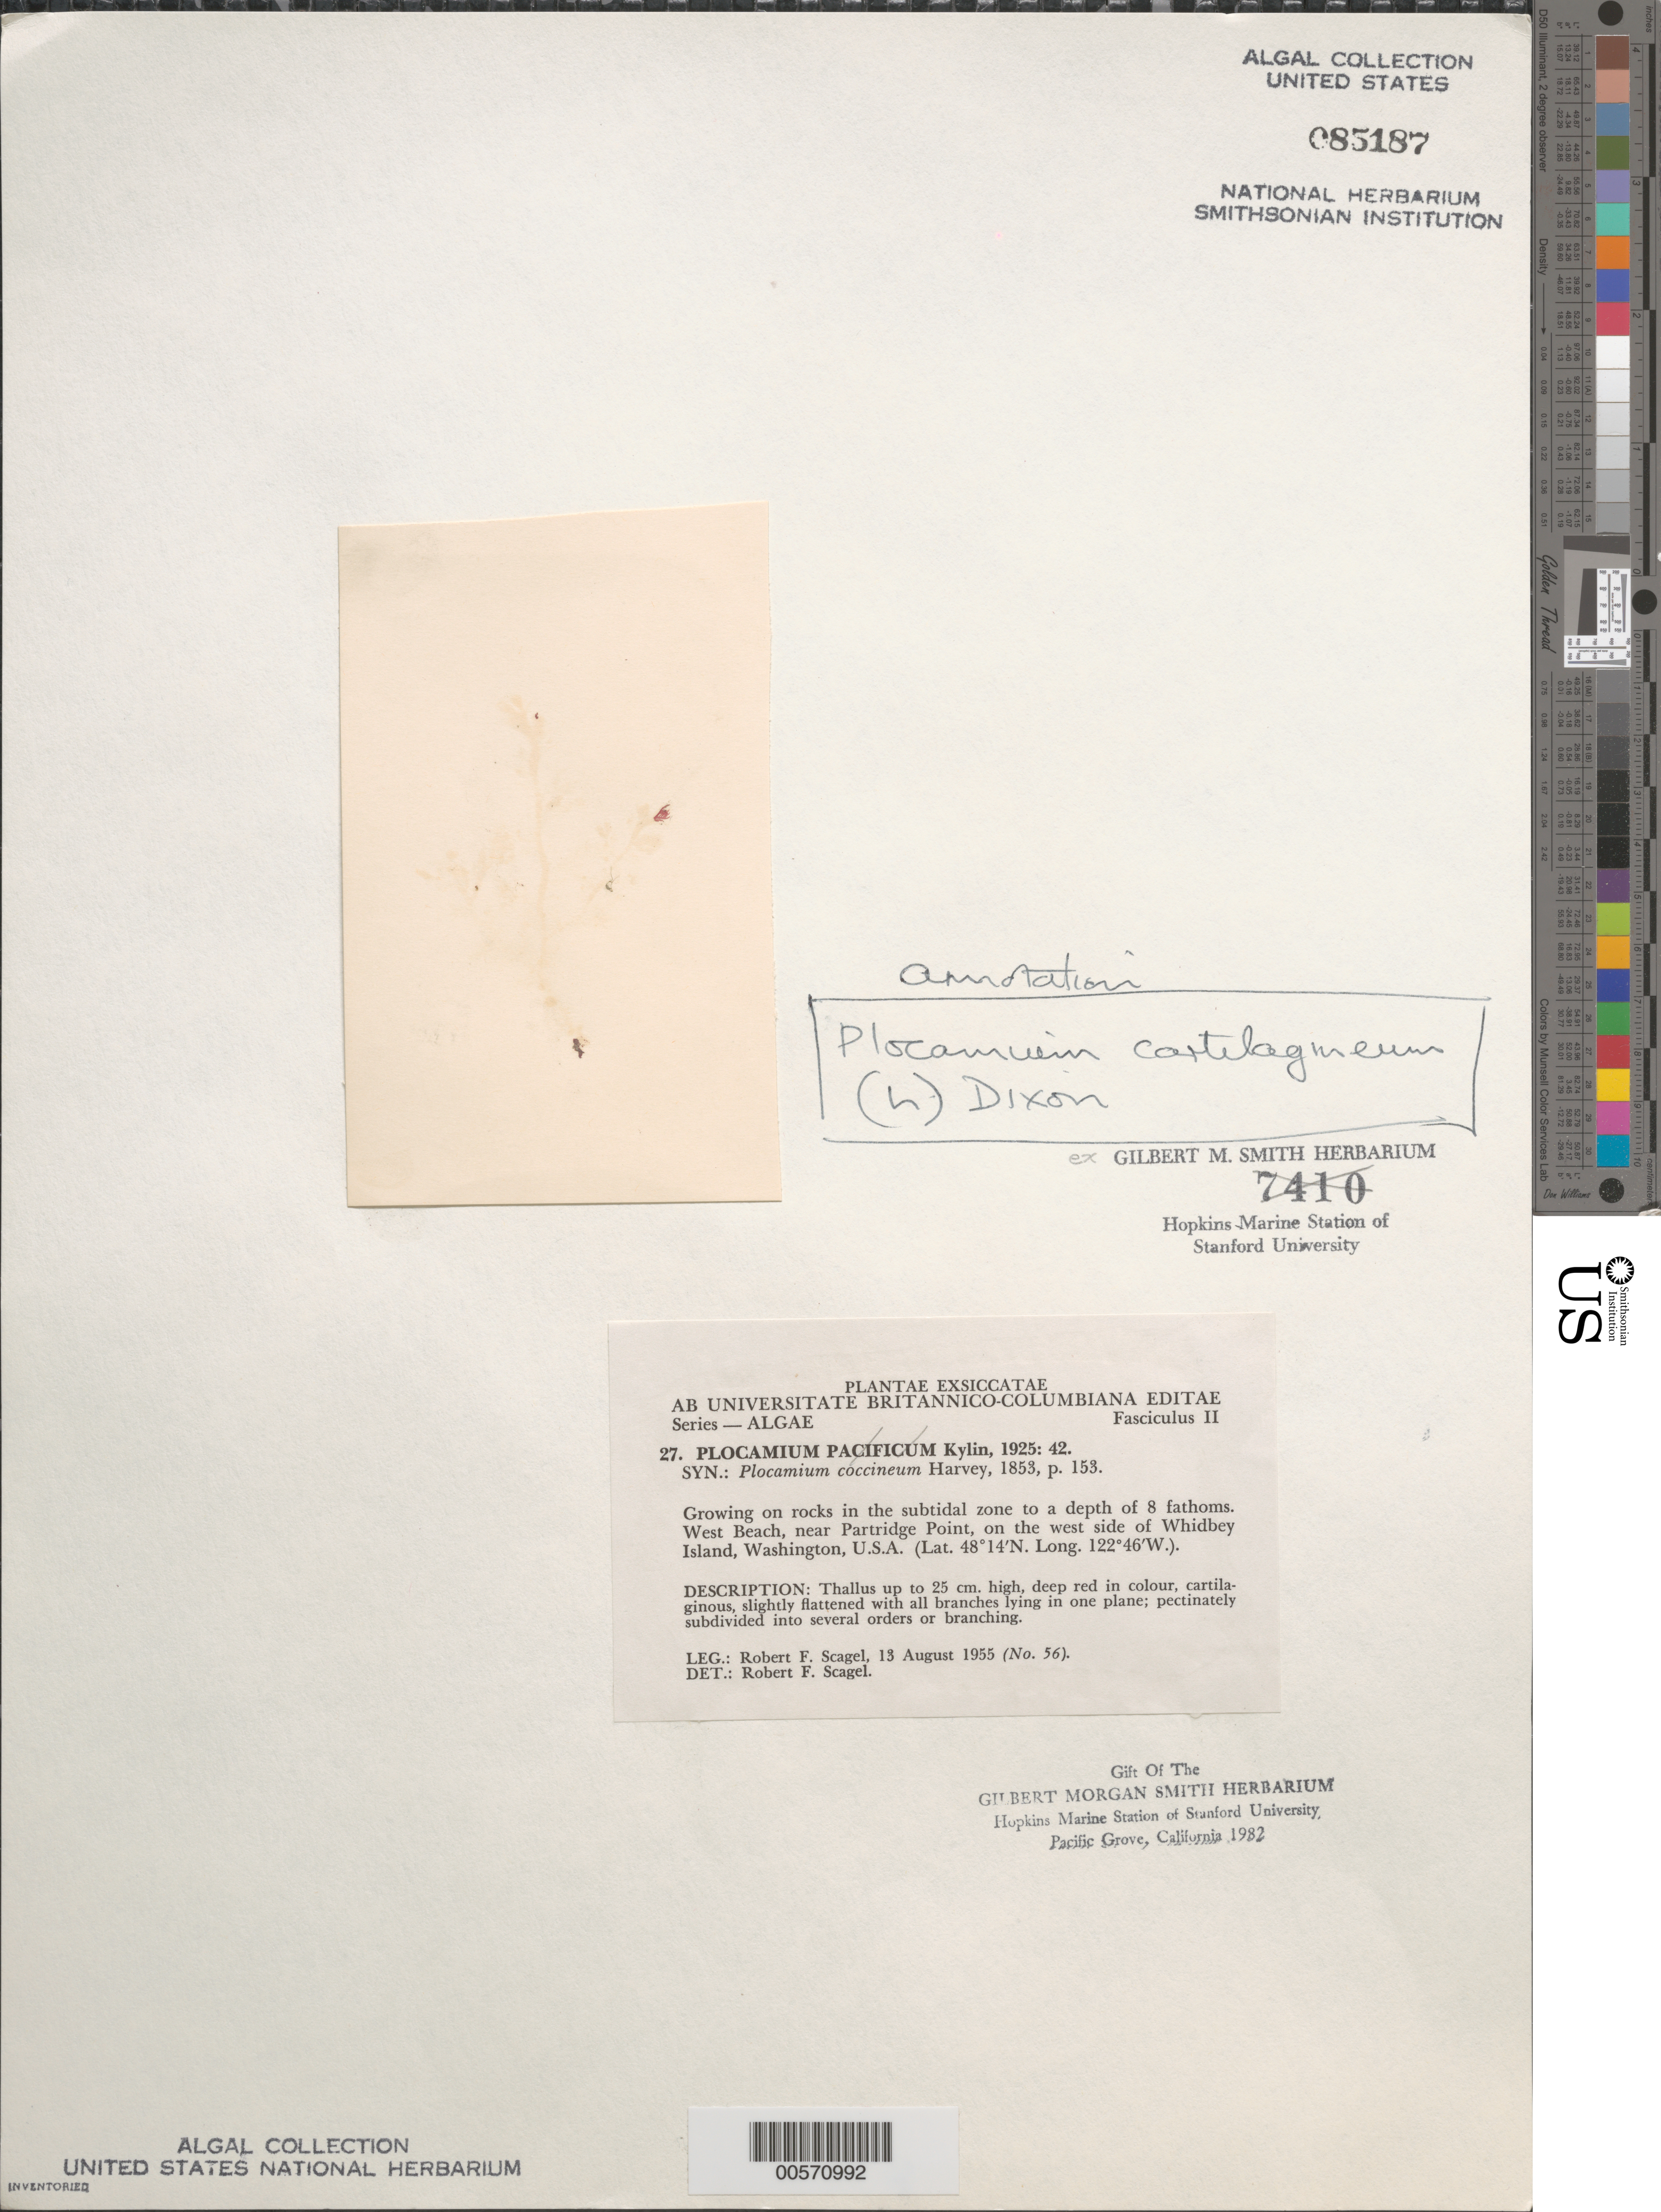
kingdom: Plantae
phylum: Rhodophyta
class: Florideophyceae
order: Plocamiales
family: Plocamiaceae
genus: Plocamium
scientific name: Plocamium cartilagineum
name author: (L.) P.S. Dixon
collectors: R. F. Scagel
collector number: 56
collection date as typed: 13 Aug 1955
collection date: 1955-08-13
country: United States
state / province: Washington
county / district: Island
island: Whidbey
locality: West Beach, near Partridge Point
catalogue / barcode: US 85187